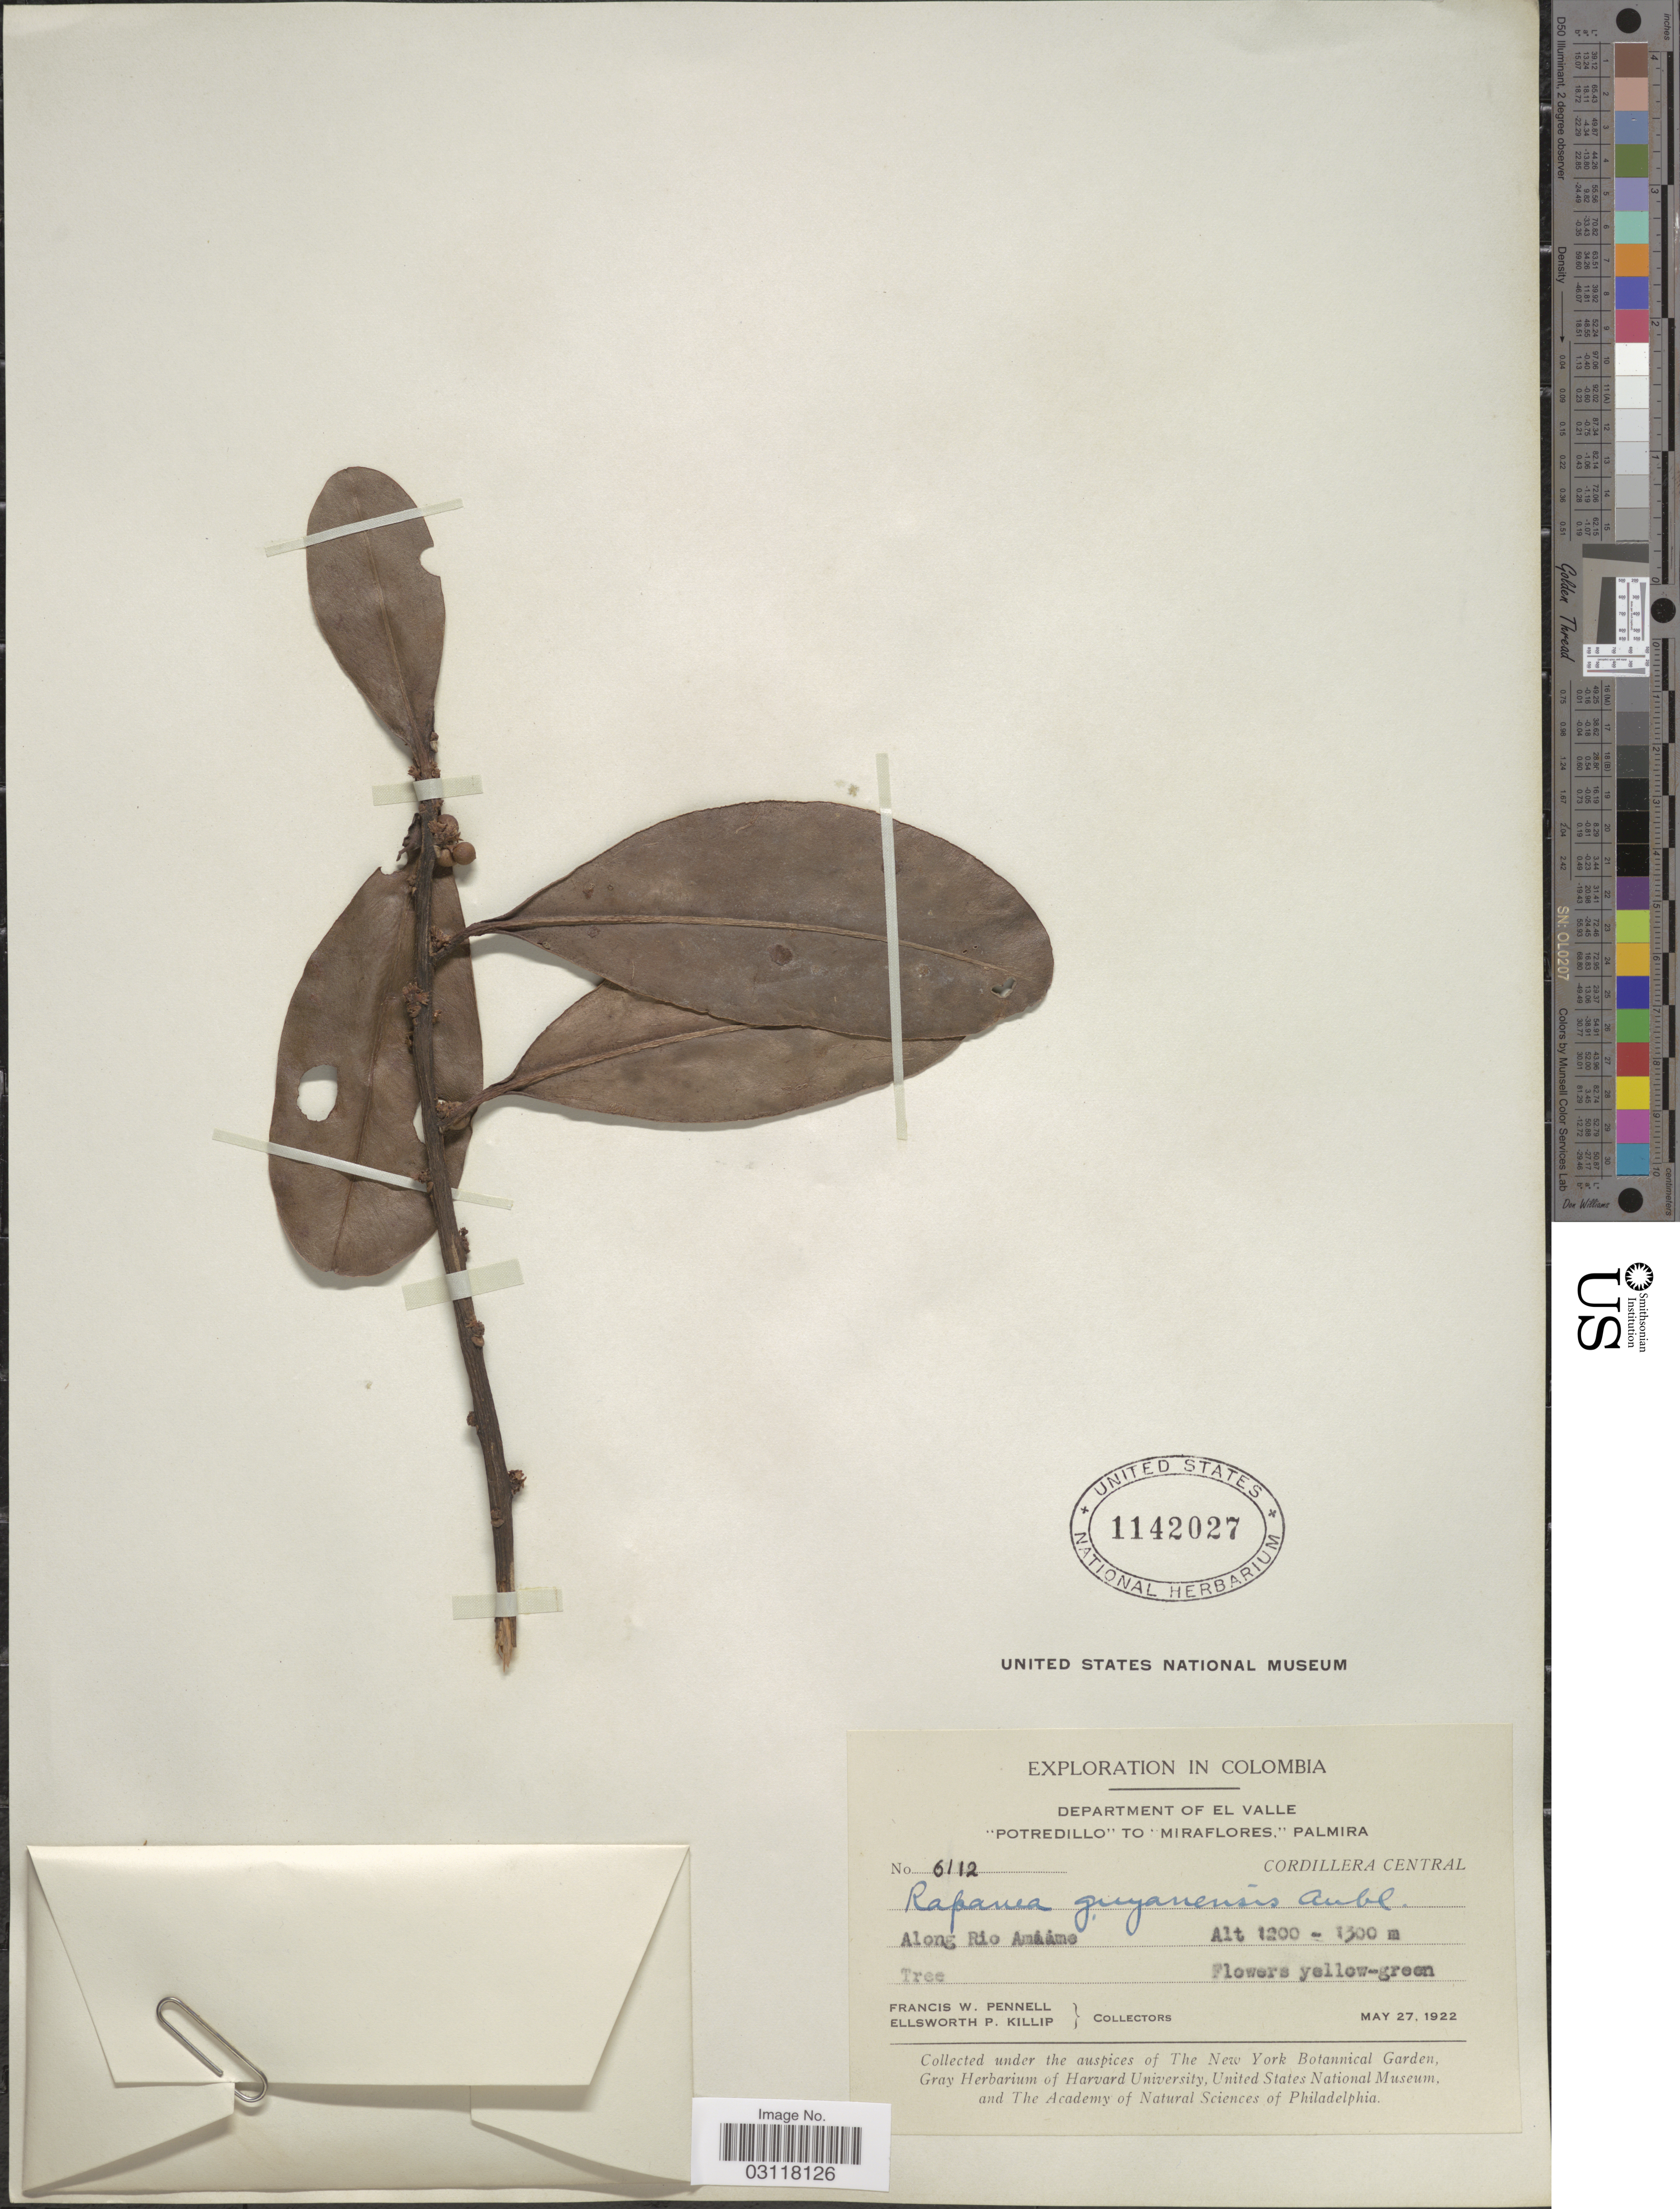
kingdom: Plantae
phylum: Tracheophyta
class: Magnoliopsida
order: Ericales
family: Primulaceae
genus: Rapanea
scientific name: Rapanea guianensis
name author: Aubl.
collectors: F. W. Pennell & E. P. Killip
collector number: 6112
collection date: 1922-05-27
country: Colombia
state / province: Valle del Cauca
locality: "Potredillo" to "Miraflores," Palmira, Cordillera Central. Along Rio Amaime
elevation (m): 1200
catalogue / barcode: US 1142027